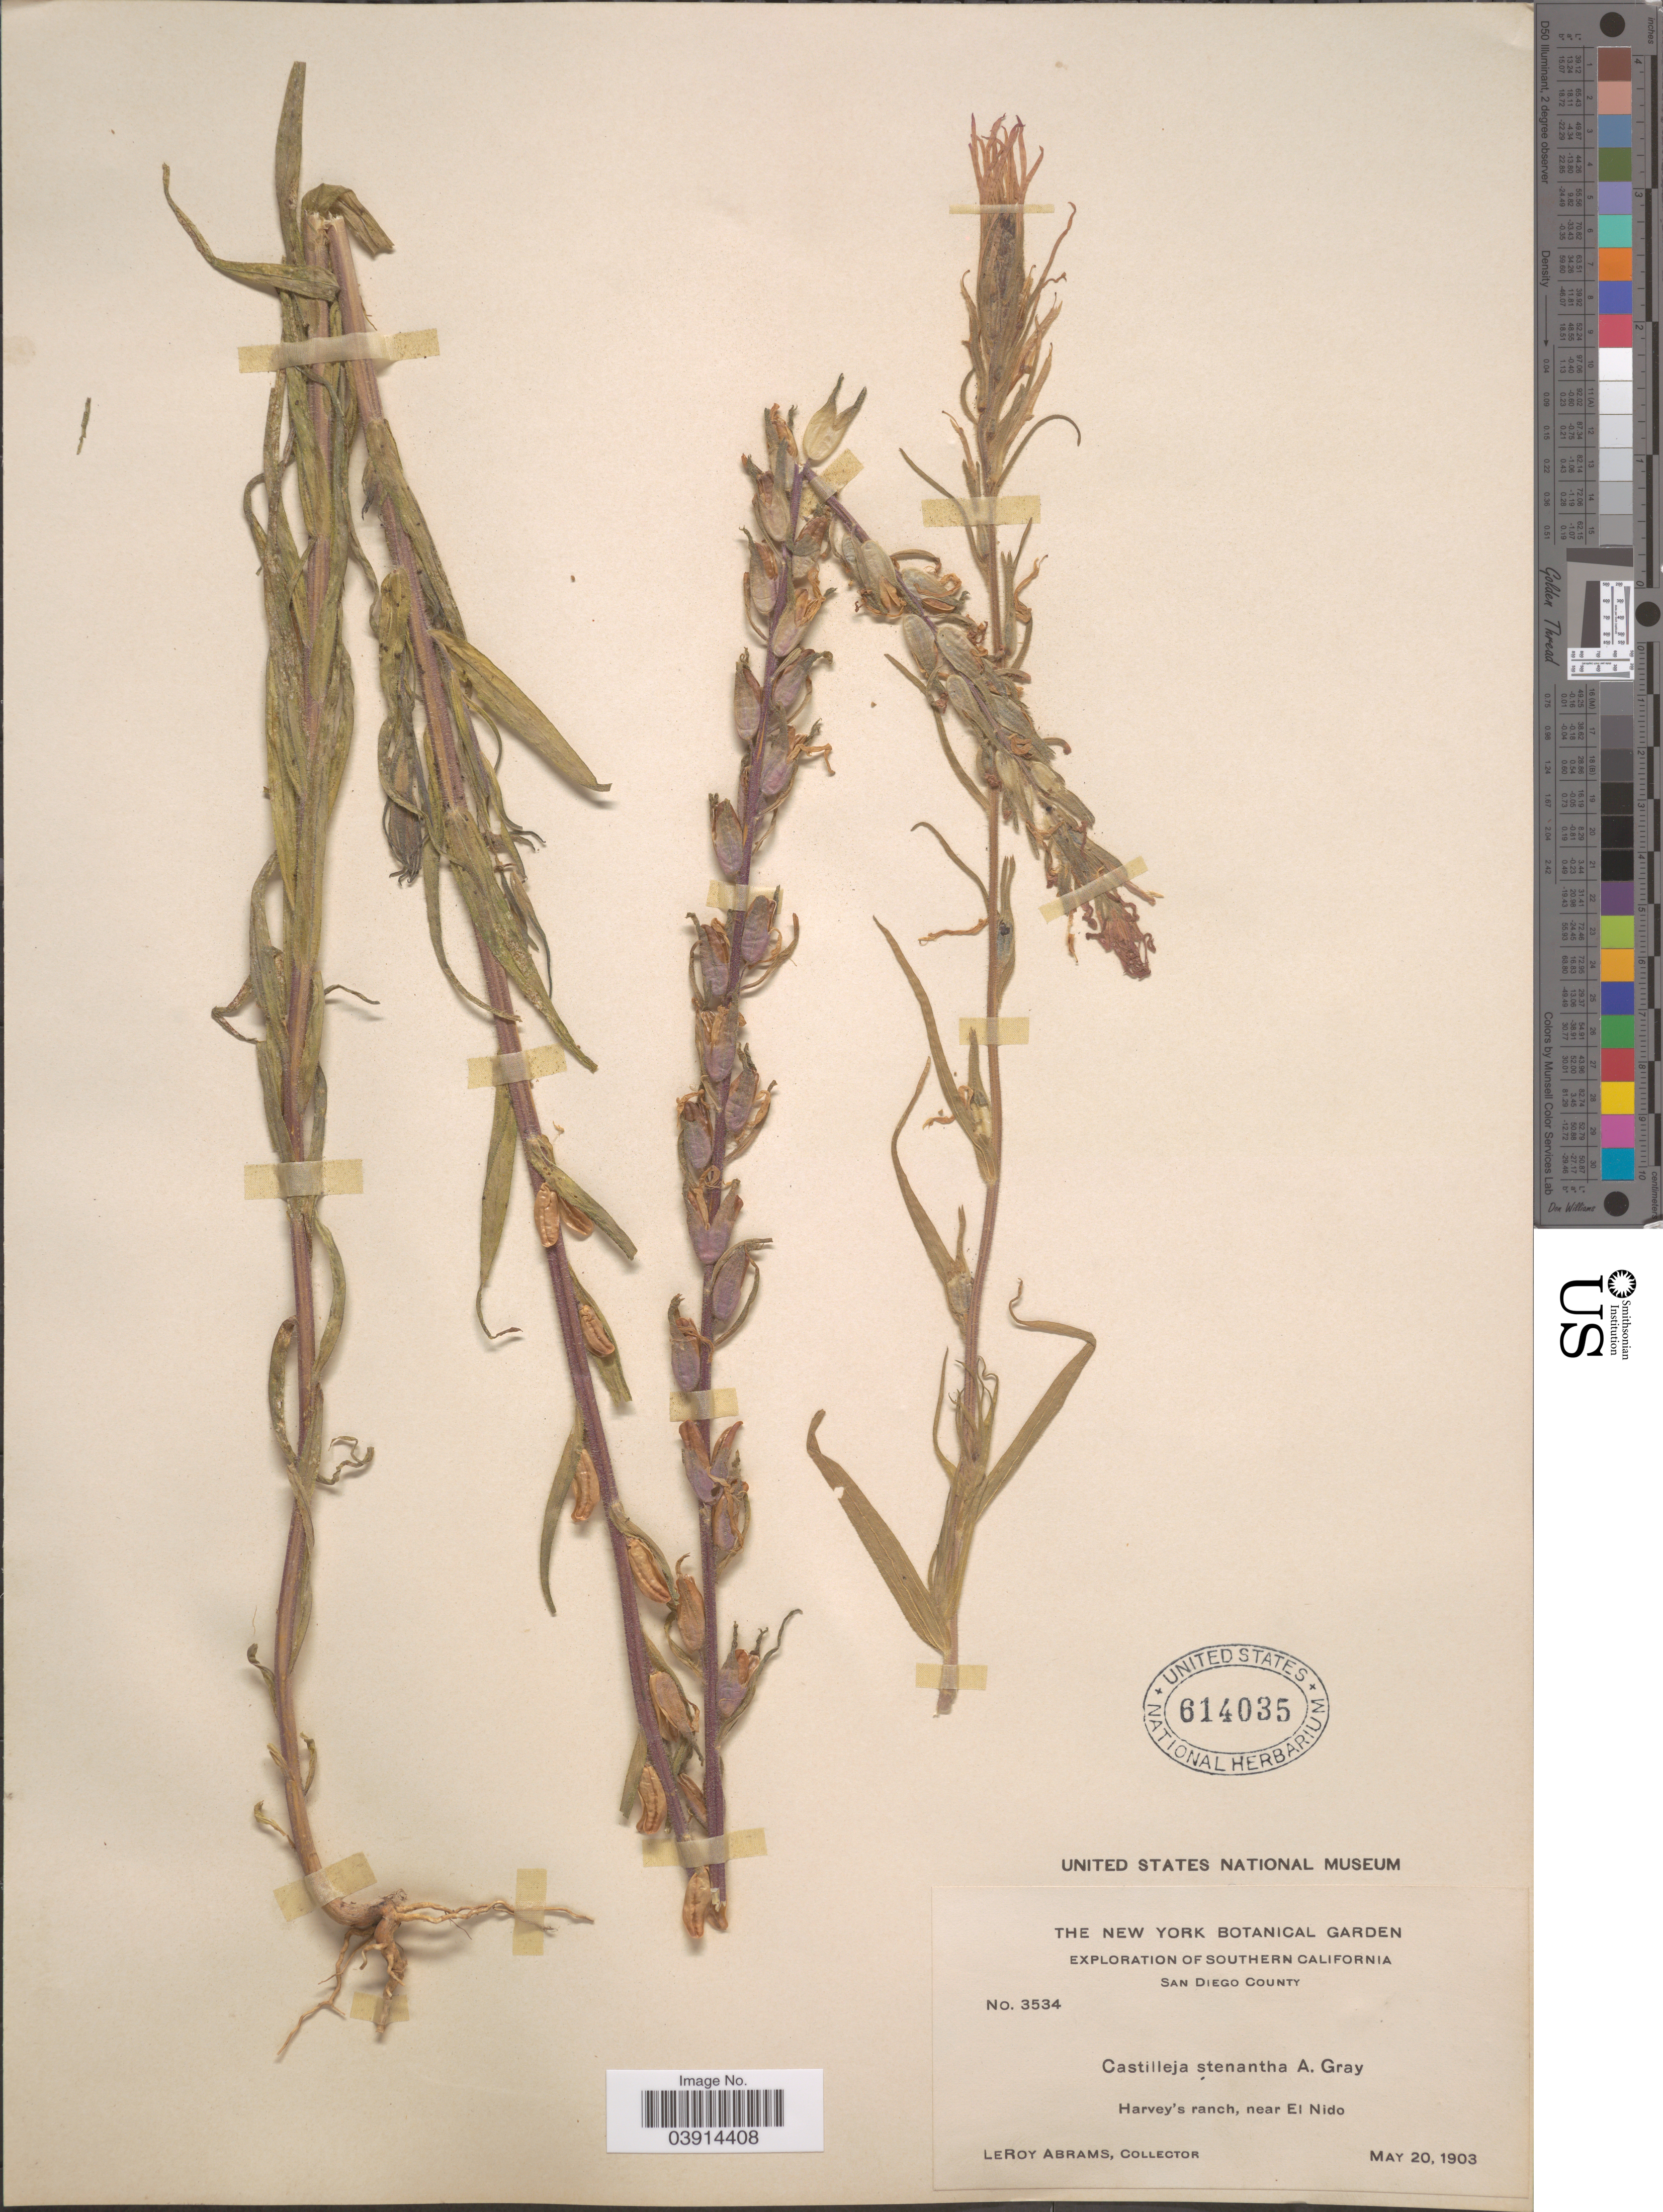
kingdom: Plantae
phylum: Tracheophyta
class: Magnoliopsida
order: Lamiales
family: Orobanchaceae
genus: Castilleja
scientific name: Castilleja stenantha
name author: A. Gray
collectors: L. Abrams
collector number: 3534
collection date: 1903-05-20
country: United States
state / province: California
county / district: San Diego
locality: Southern California. San Diego County. Harvey's ranch, near El Nido.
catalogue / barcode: US 614035